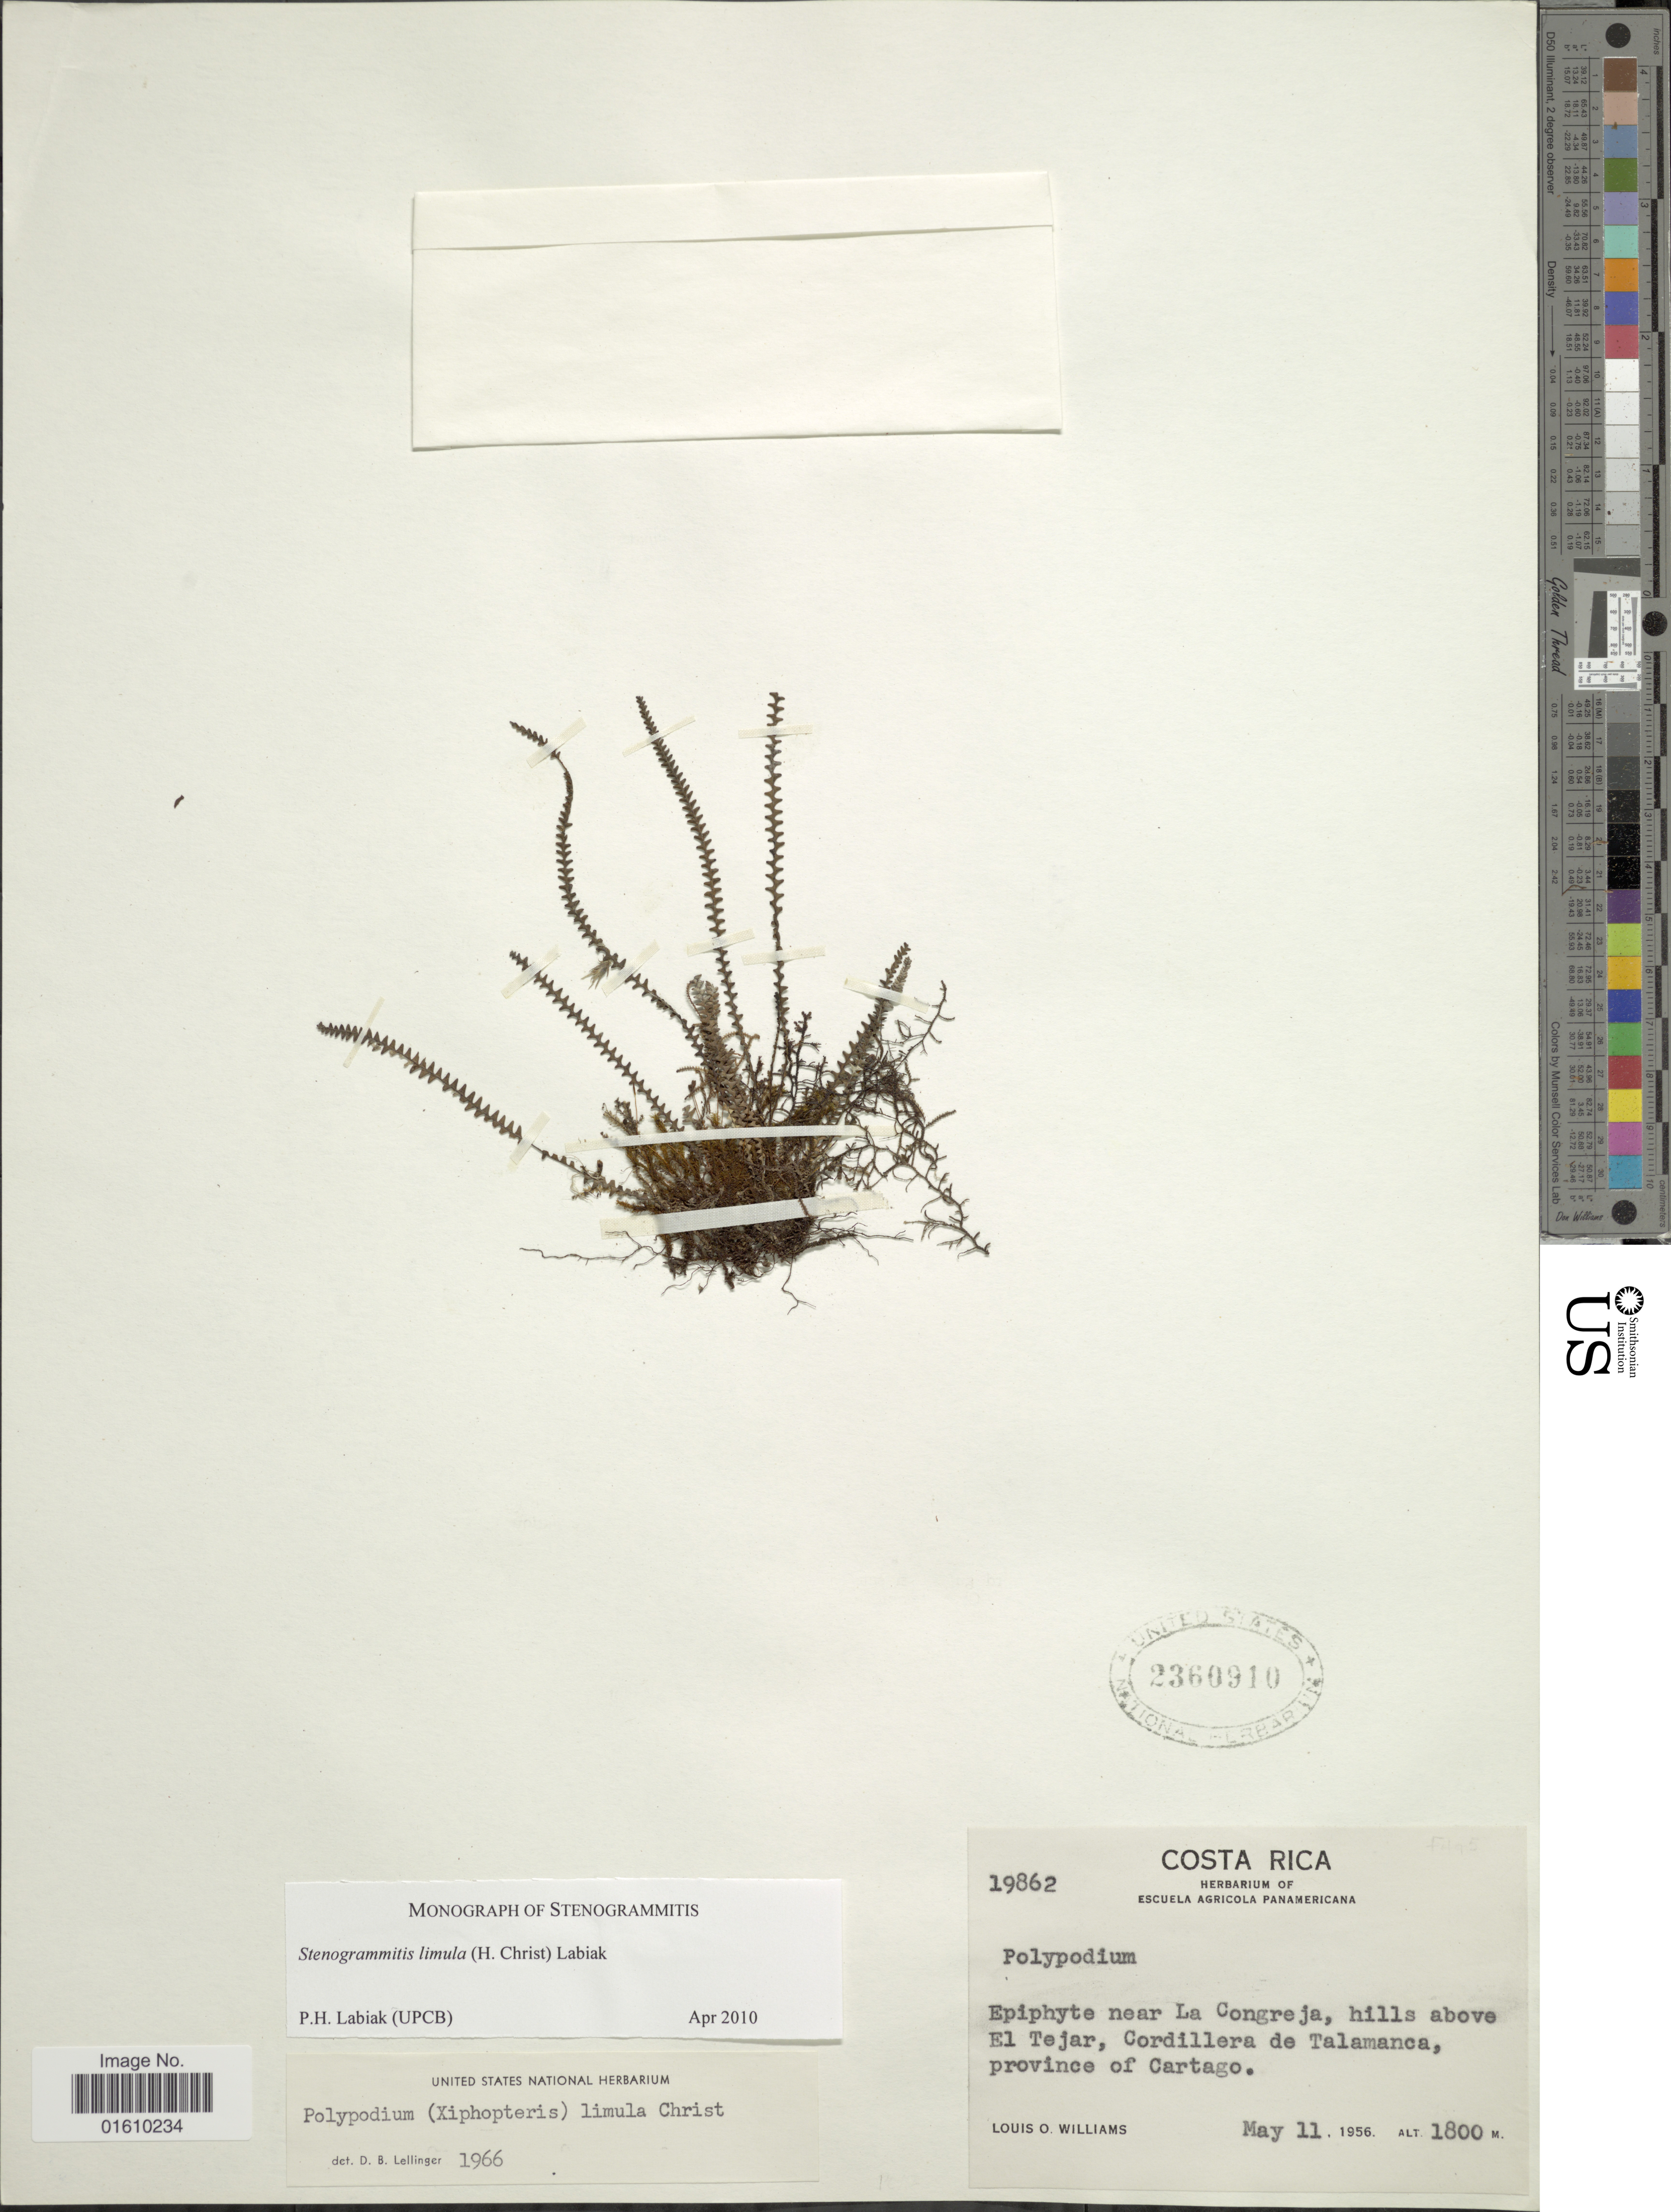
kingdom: Plantae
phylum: Tracheophyta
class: Polypodiopsida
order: Polypodiales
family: Polypodiaceae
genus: Stenogrammitis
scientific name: Stenogrammitis limula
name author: (Christ) Labiak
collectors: L. O. Williams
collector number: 19862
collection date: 1956-05-11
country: Costa Rica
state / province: Cartago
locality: Epiphyte near La Congreja, hills above El Tejar, Cordillera de Talamanca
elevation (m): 1800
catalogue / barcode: US 2360910